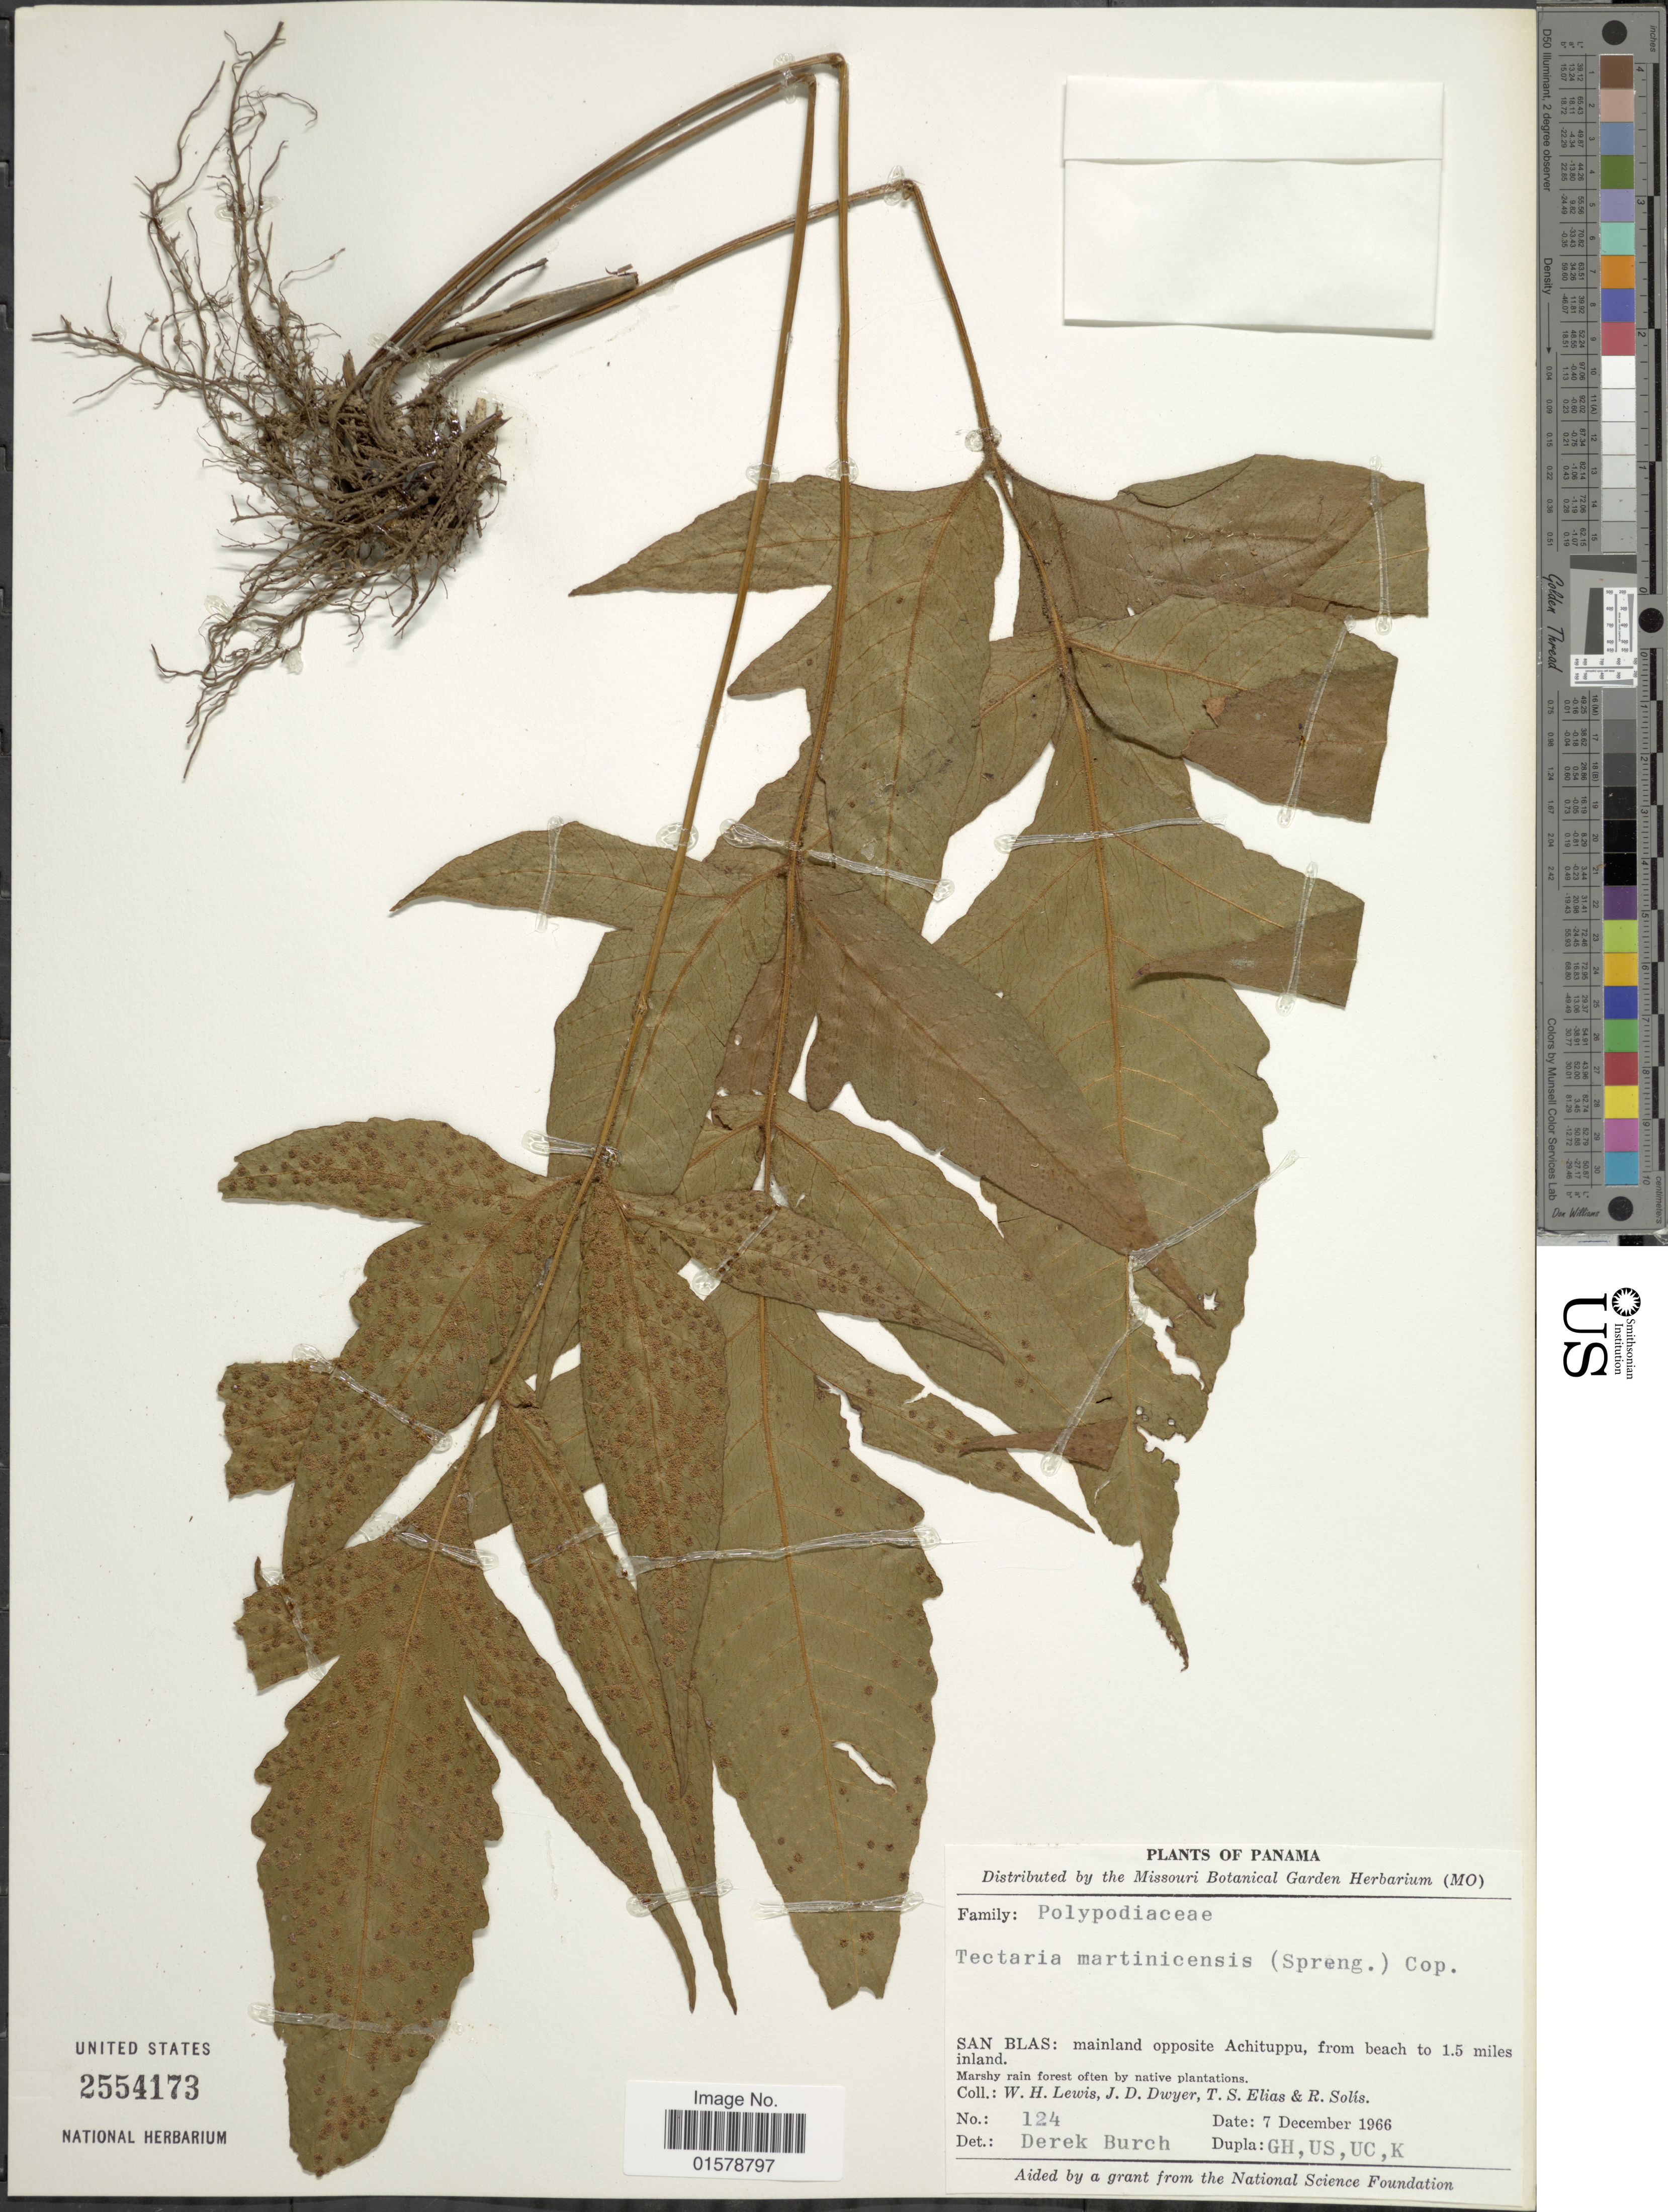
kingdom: Plantae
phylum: Tracheophyta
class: Polypodiopsida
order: Polypodiales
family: Tectariaceae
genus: Tectaria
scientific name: Tectaria pilosa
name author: (Fée) Maxon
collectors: W. H. Lewis, J. D. Dwyer, T. S. Elias & R. Solis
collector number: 124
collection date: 1966-12-07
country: Panama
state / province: Kuna Yala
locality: San Blas: mainland opposite Achituppu, from beach to 1.5 miles inland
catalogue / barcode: US 2554173